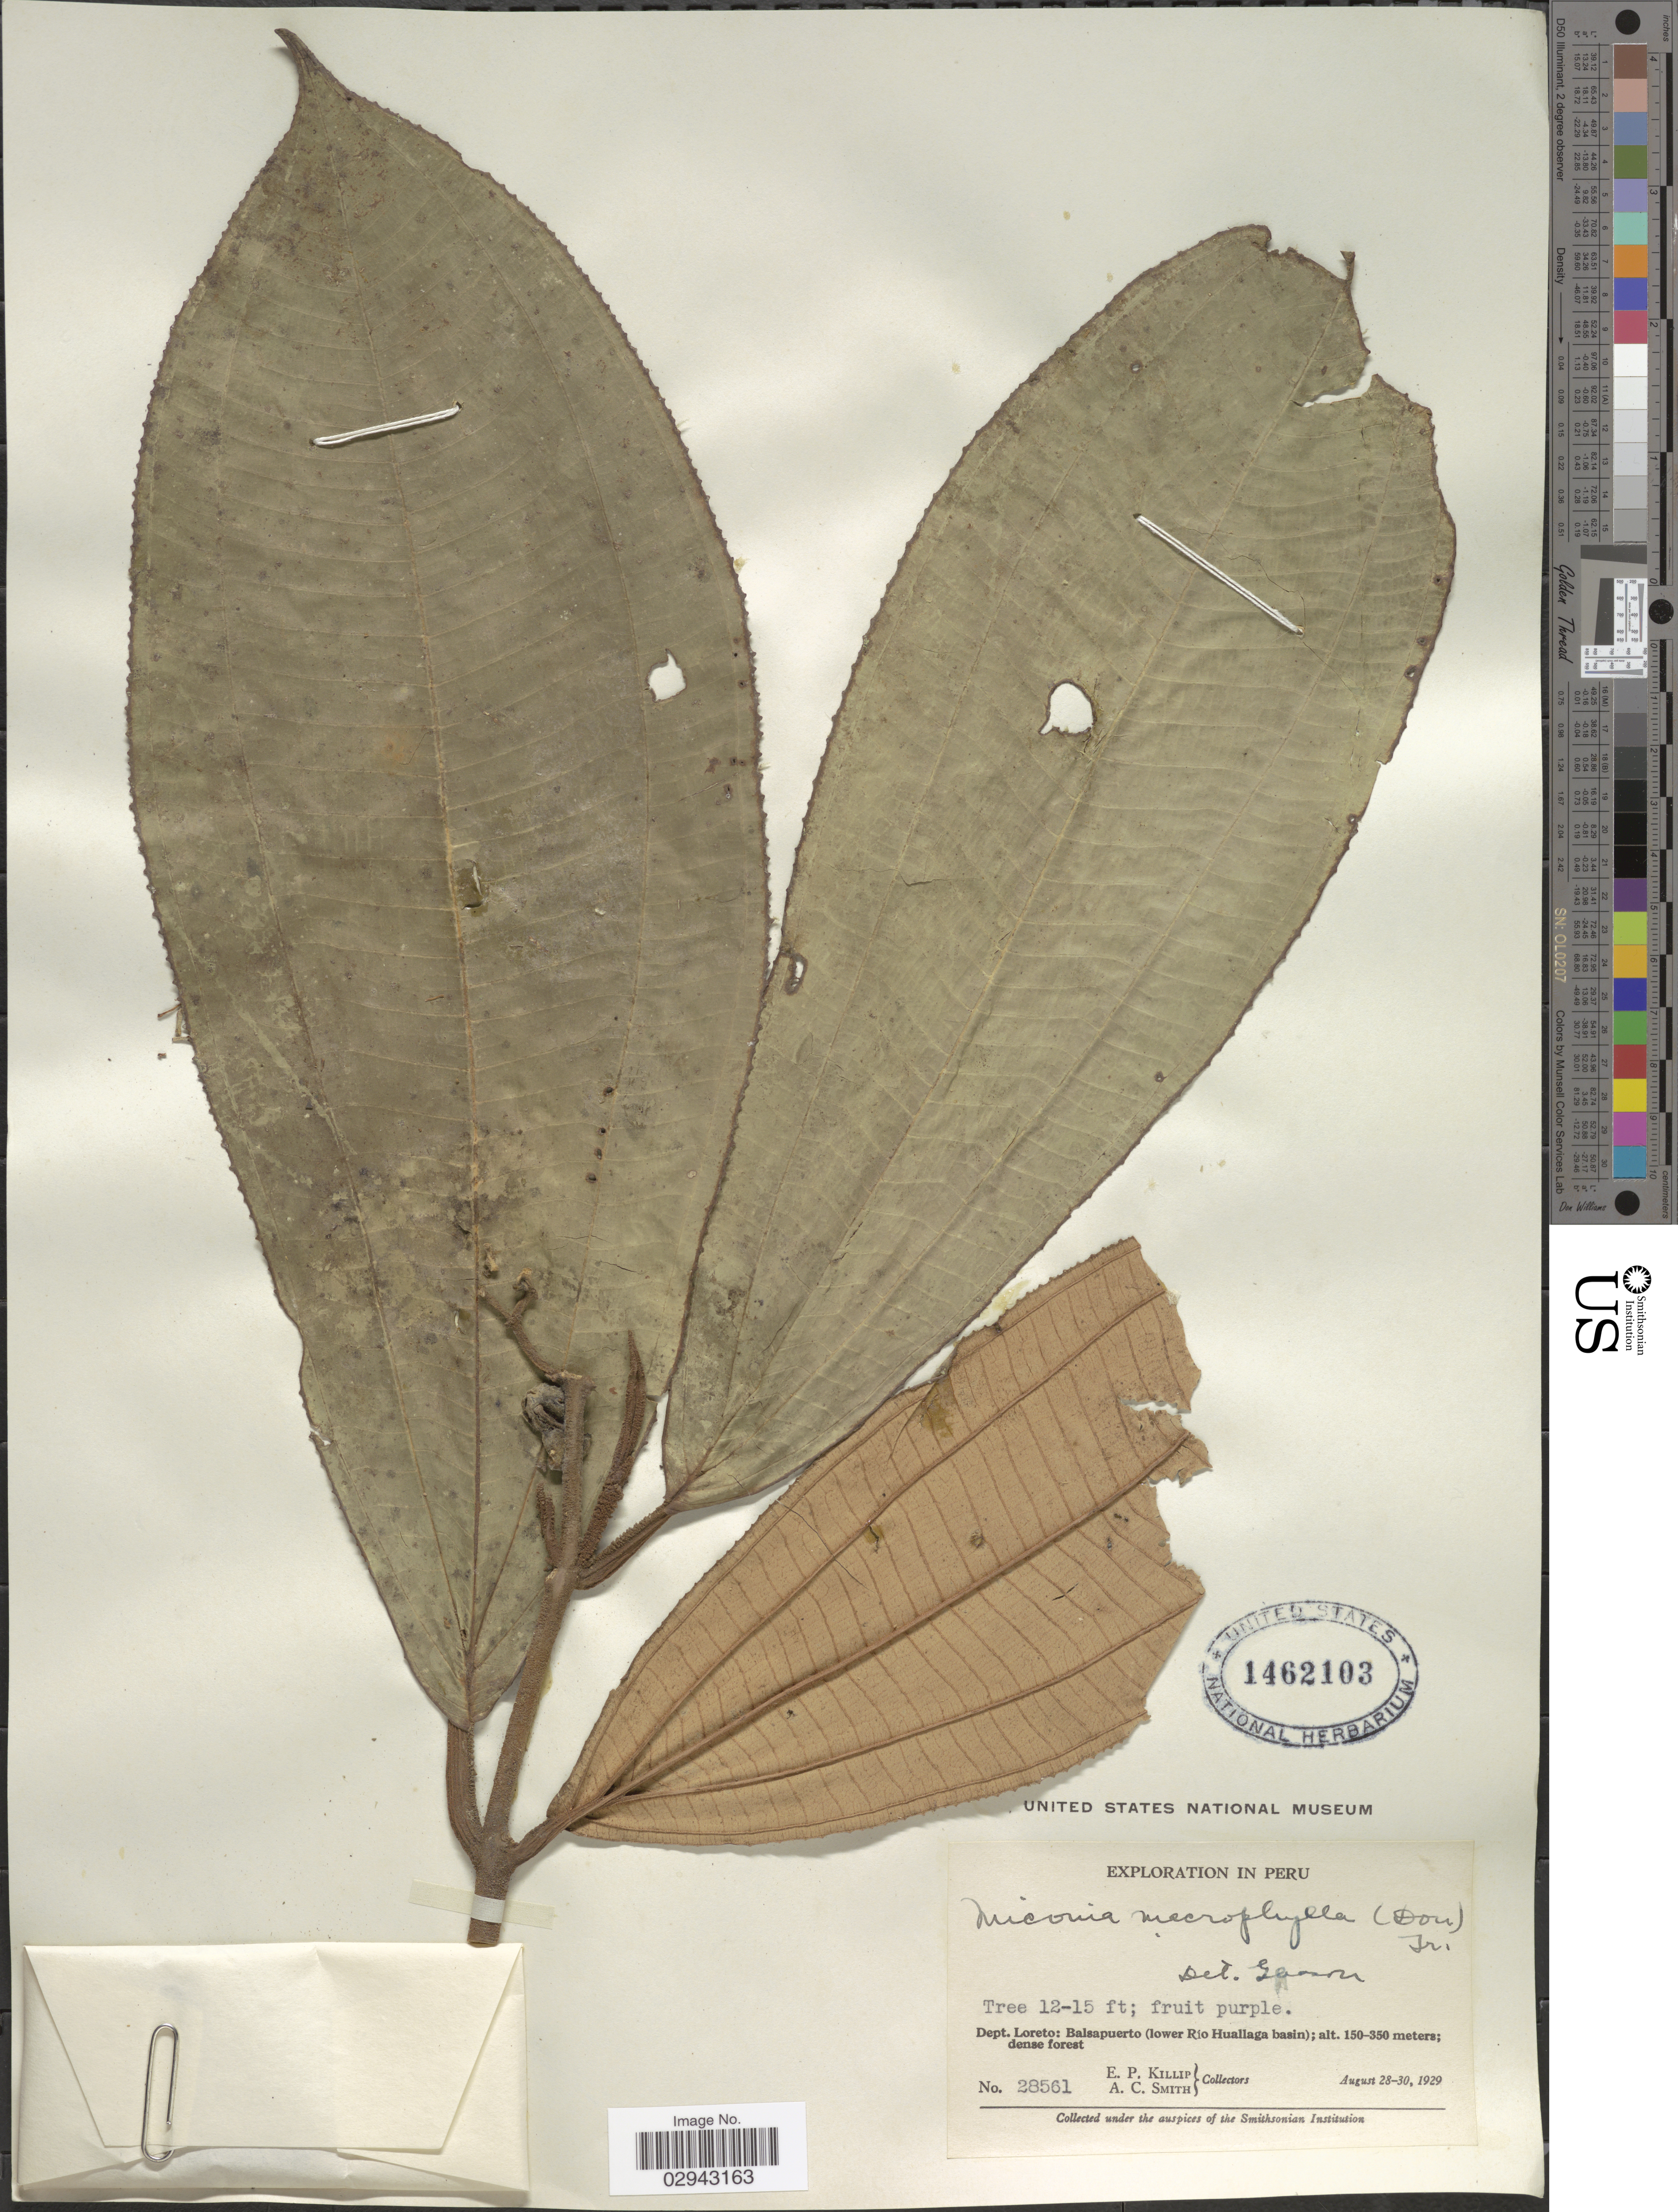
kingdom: Plantae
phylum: Tracheophyta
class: Magnoliopsida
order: Myrtales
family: Melastomataceae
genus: Miconia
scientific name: Miconia serrulata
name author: (DC.) Naudin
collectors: E. P. Killip & A. C. Smith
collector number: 28561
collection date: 1929-08-28/1929-08-30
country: Peru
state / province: Loreto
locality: Dept. Loreto: Balsapuerto (lower Río Huallaga basin).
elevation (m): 150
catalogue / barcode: US 1462103